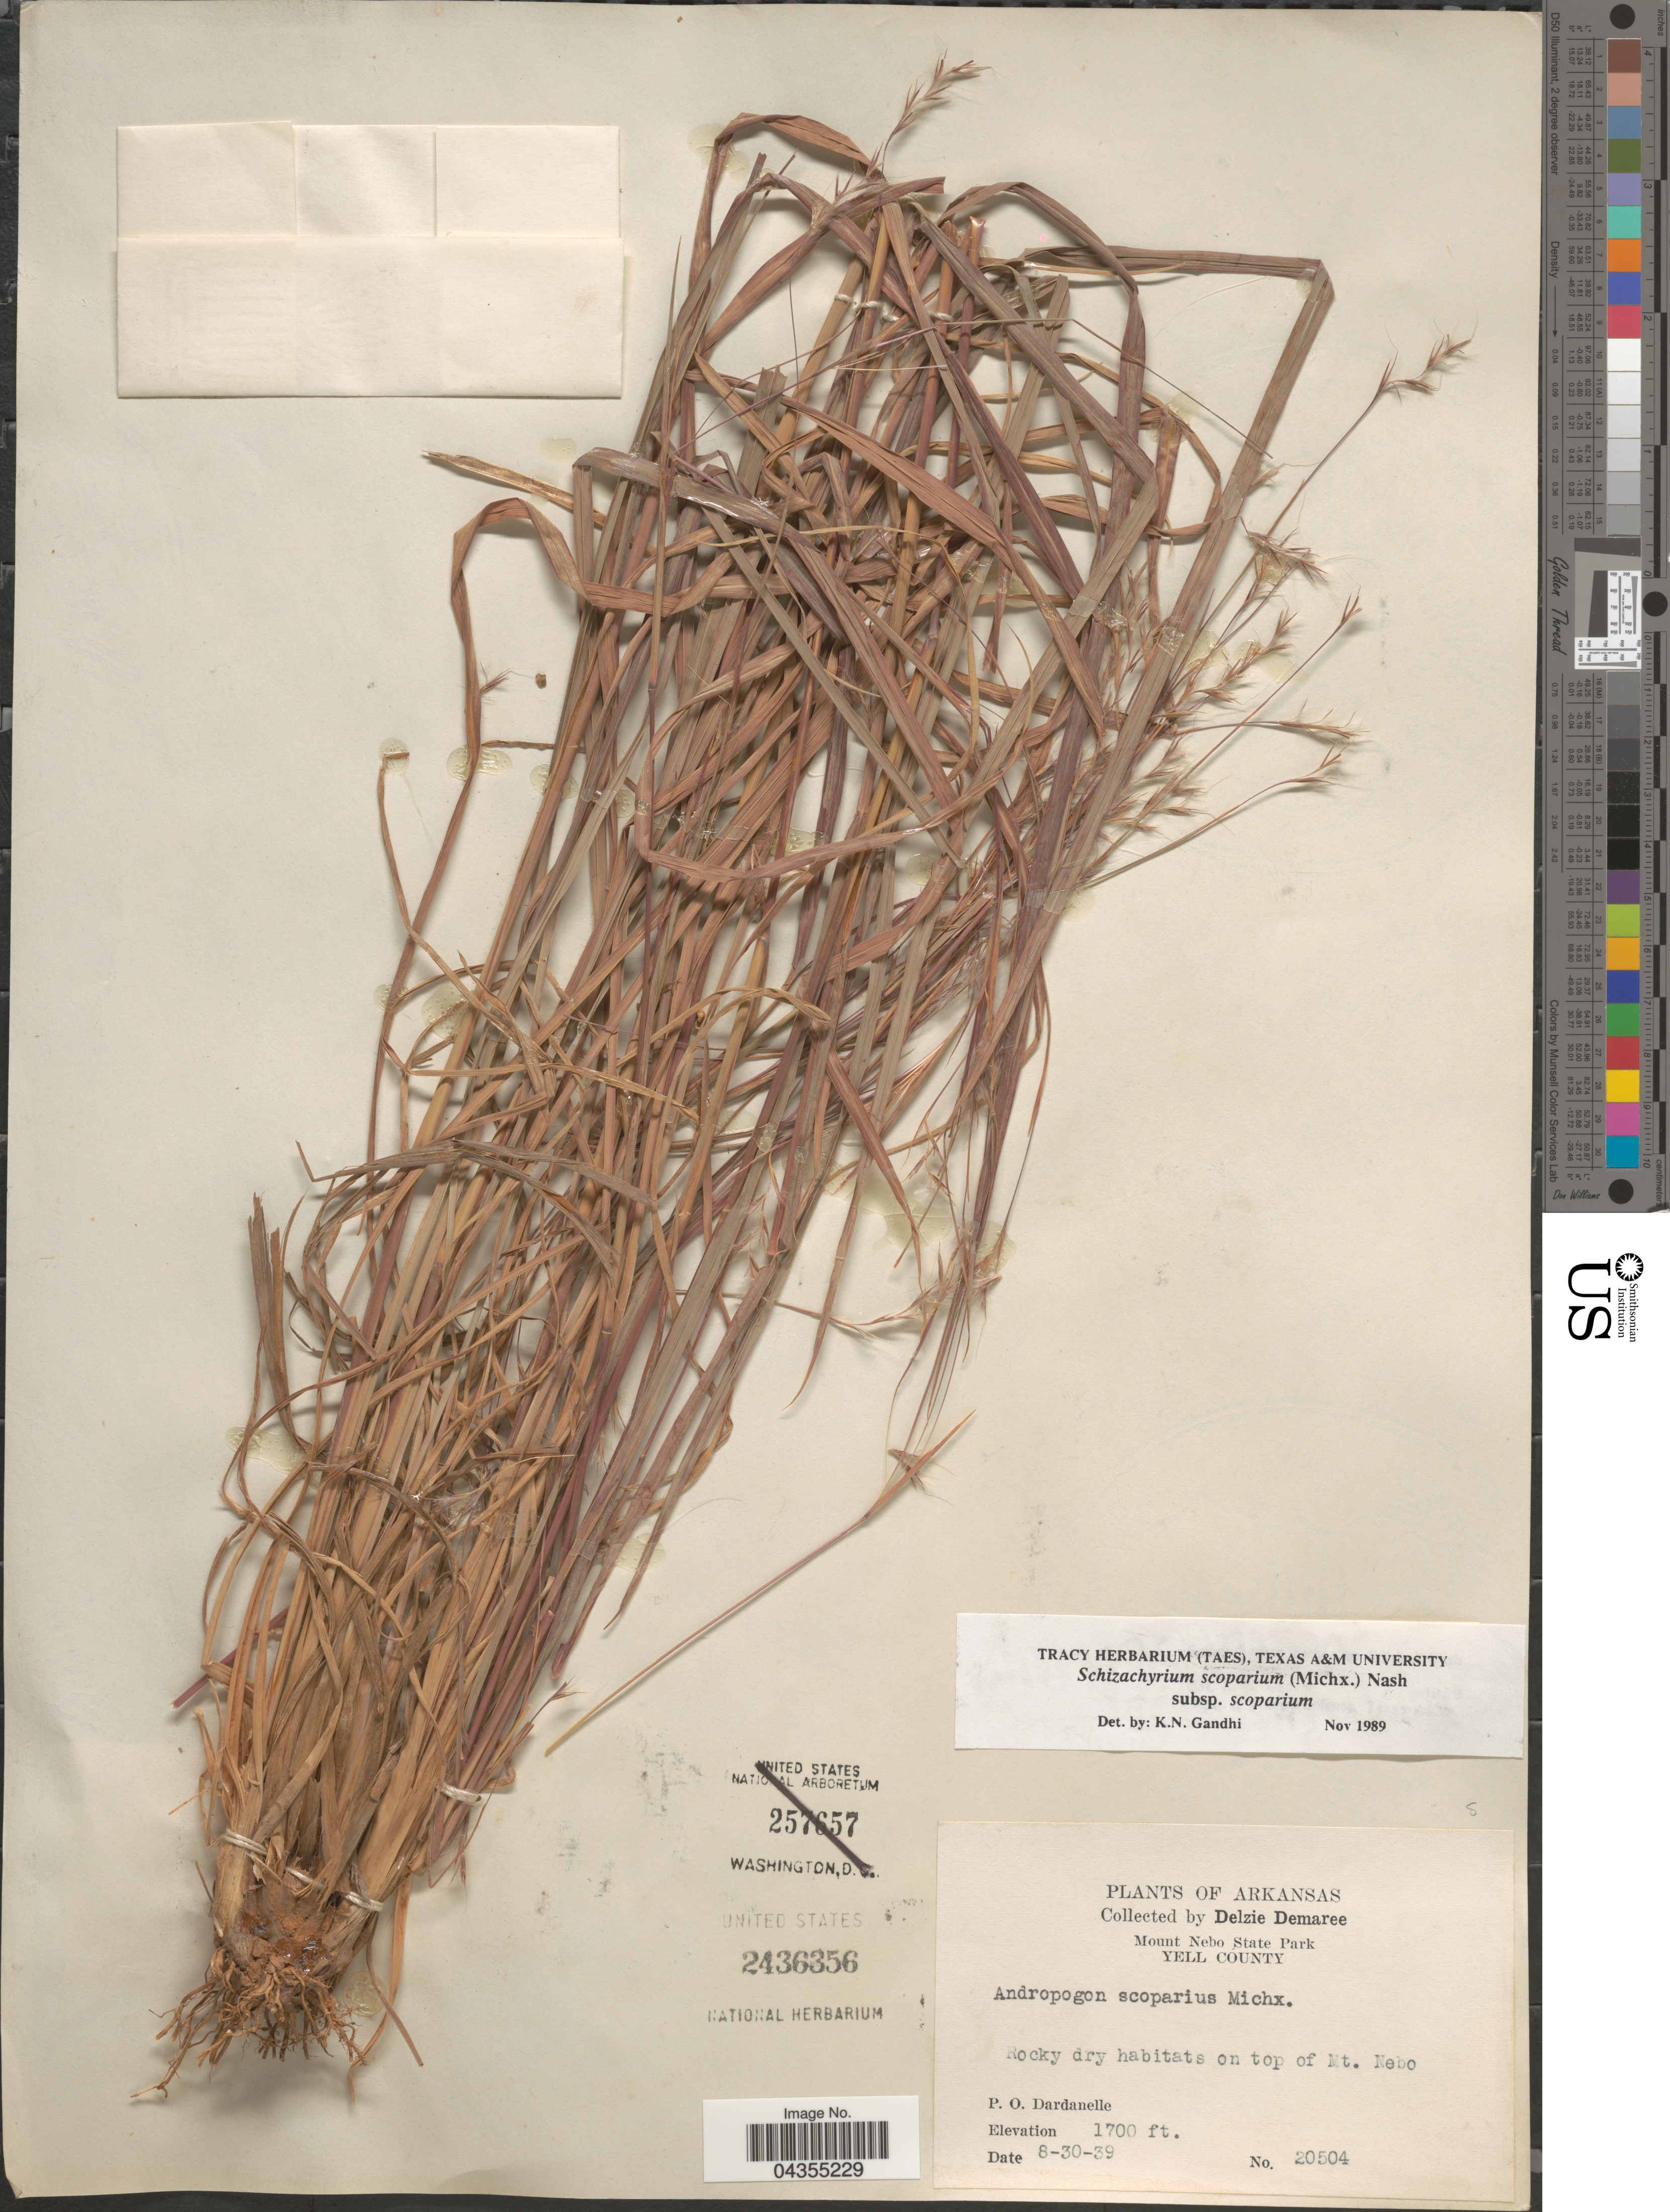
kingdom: Plantae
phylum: Tracheophyta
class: Liliopsida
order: Poales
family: Poaceae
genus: Schizachyrium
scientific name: Schizachyrium scoparium var. scoparium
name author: (Michx.) Nash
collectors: D. Demaree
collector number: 2054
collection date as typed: Transcribed d/m/y: 30/8/39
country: United States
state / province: Arkansas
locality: Mount Nebo State Park. Yell County. Rocky dry habitats on top of Mt. Nebo. P.O. Dardanelle.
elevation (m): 518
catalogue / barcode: US 2436356